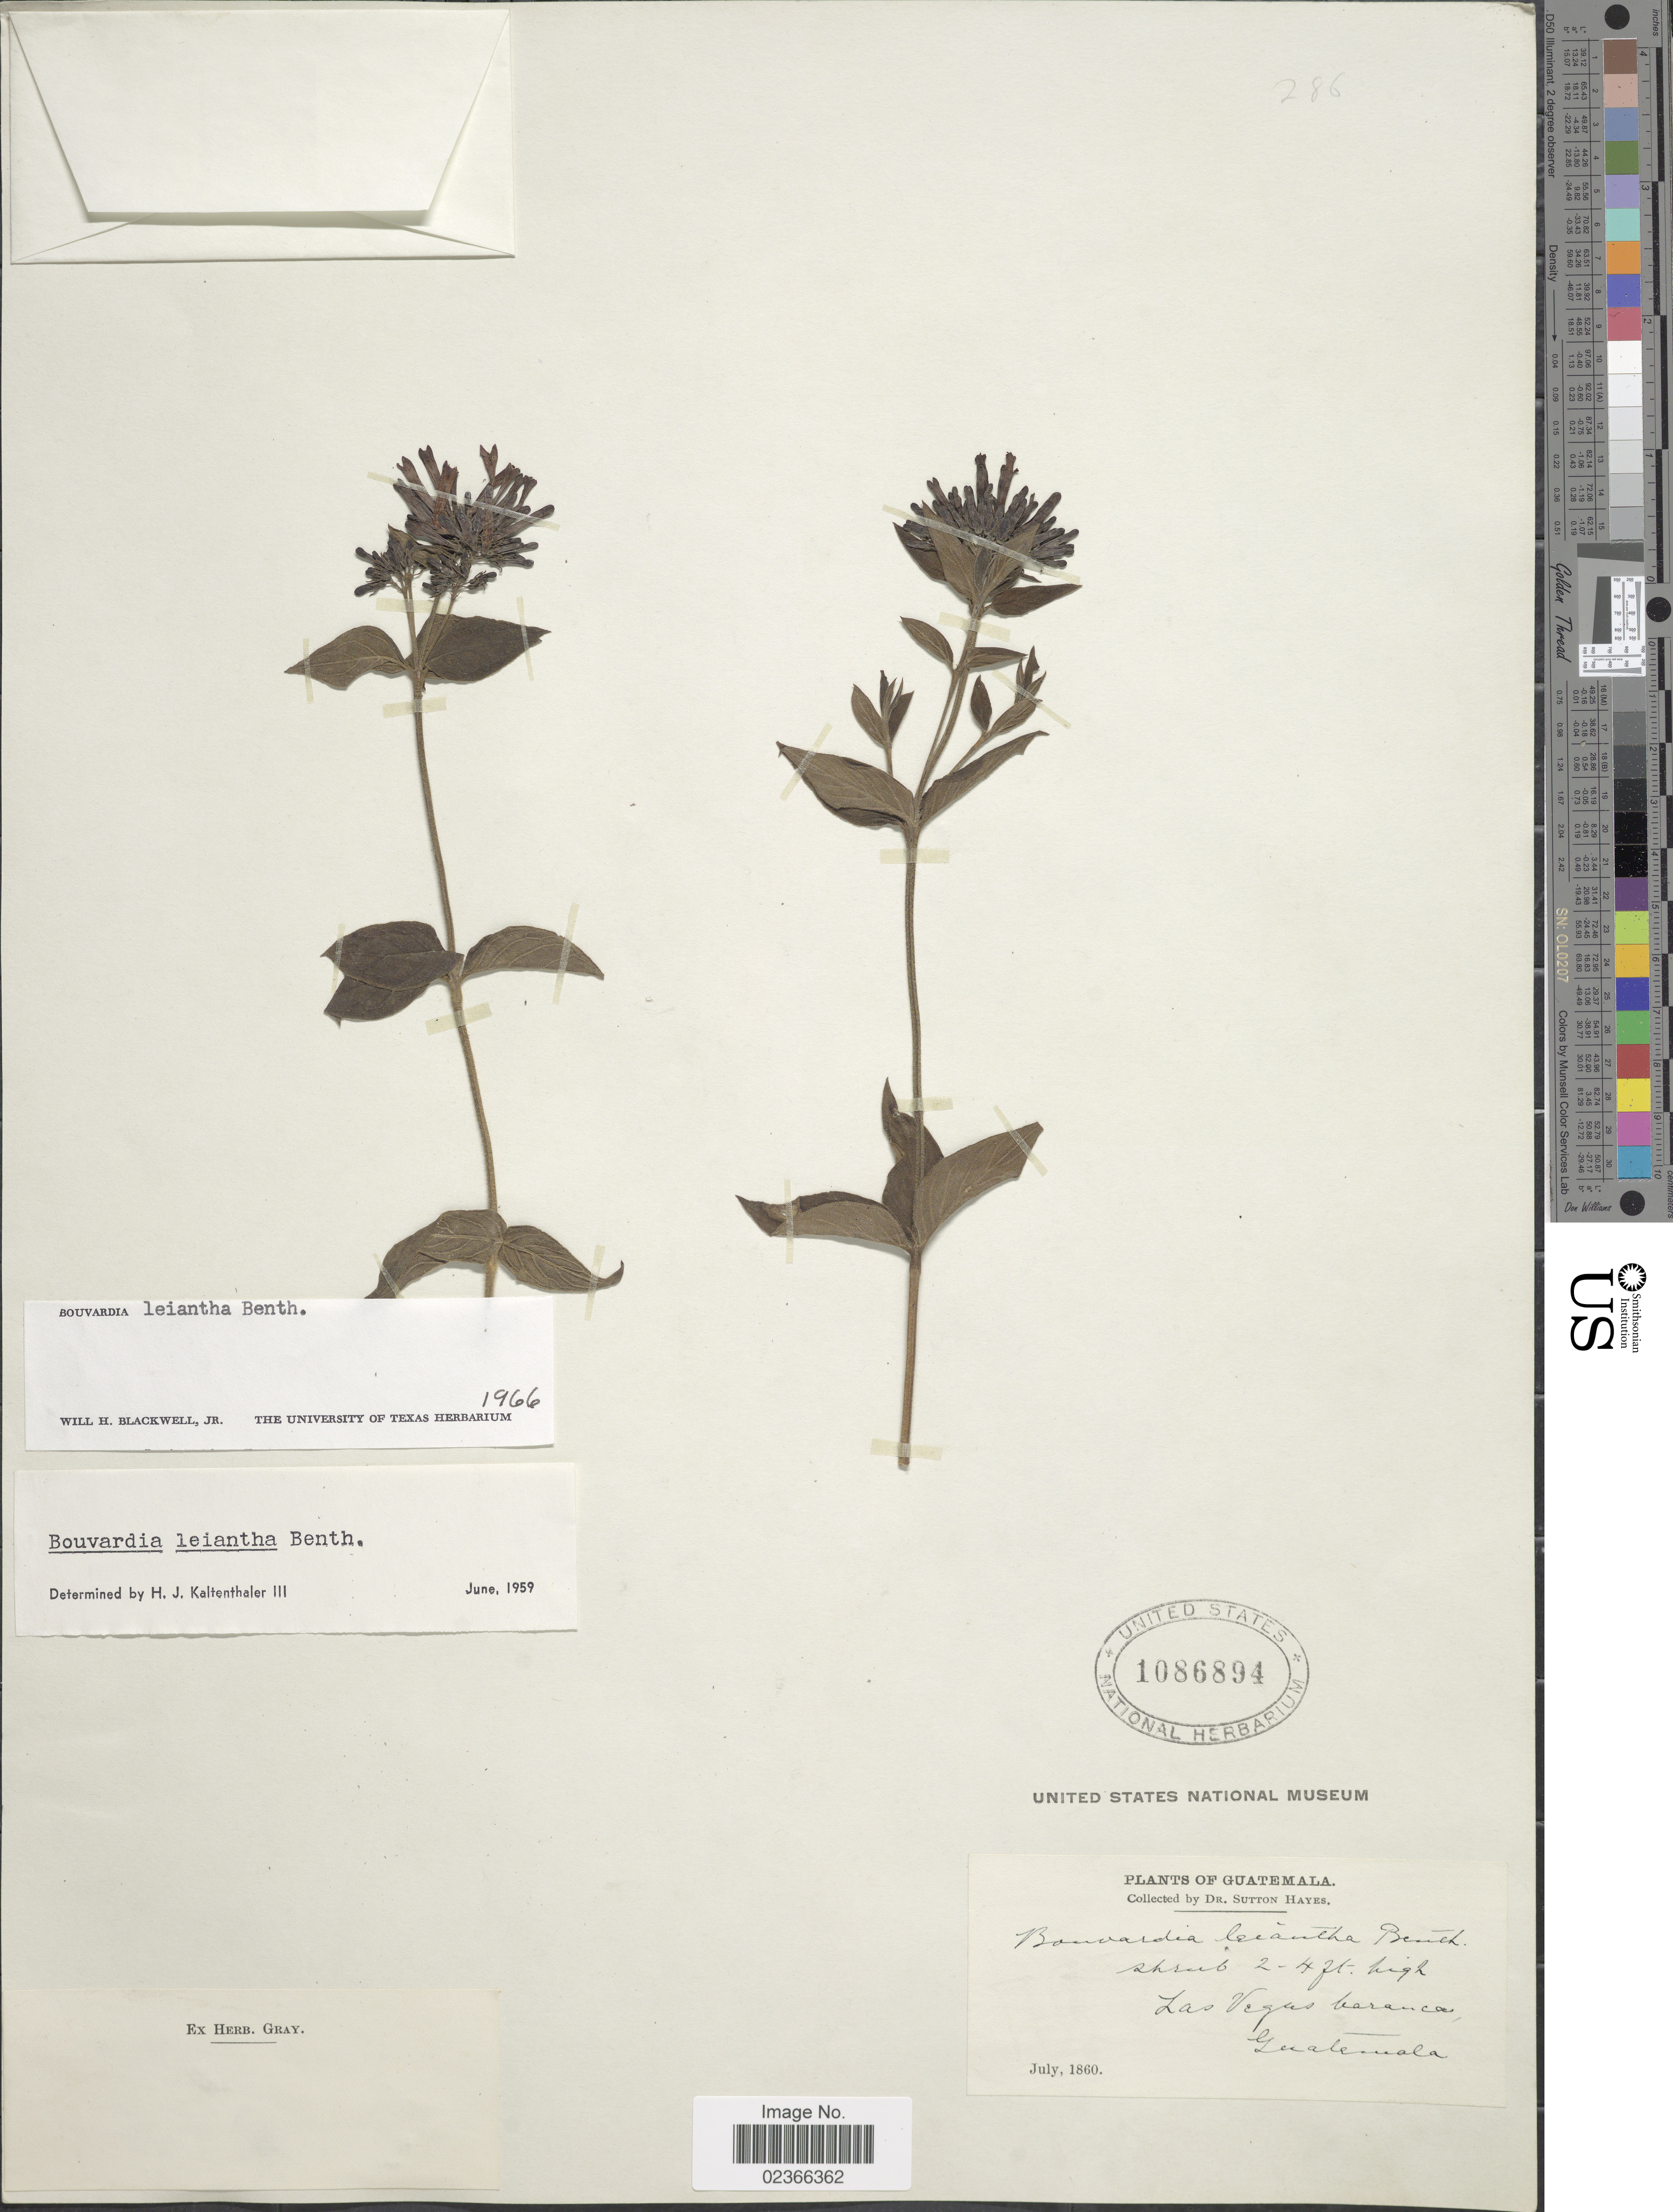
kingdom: Plantae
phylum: Tracheophyta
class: Magnoliopsida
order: Gentianales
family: Rubiaceae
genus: Bouvardia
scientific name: Bouvardia leiantha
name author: Benth.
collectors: S. Hayes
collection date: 1860-01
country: Guatemala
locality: Las Vegas baranca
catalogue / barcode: US 1086894